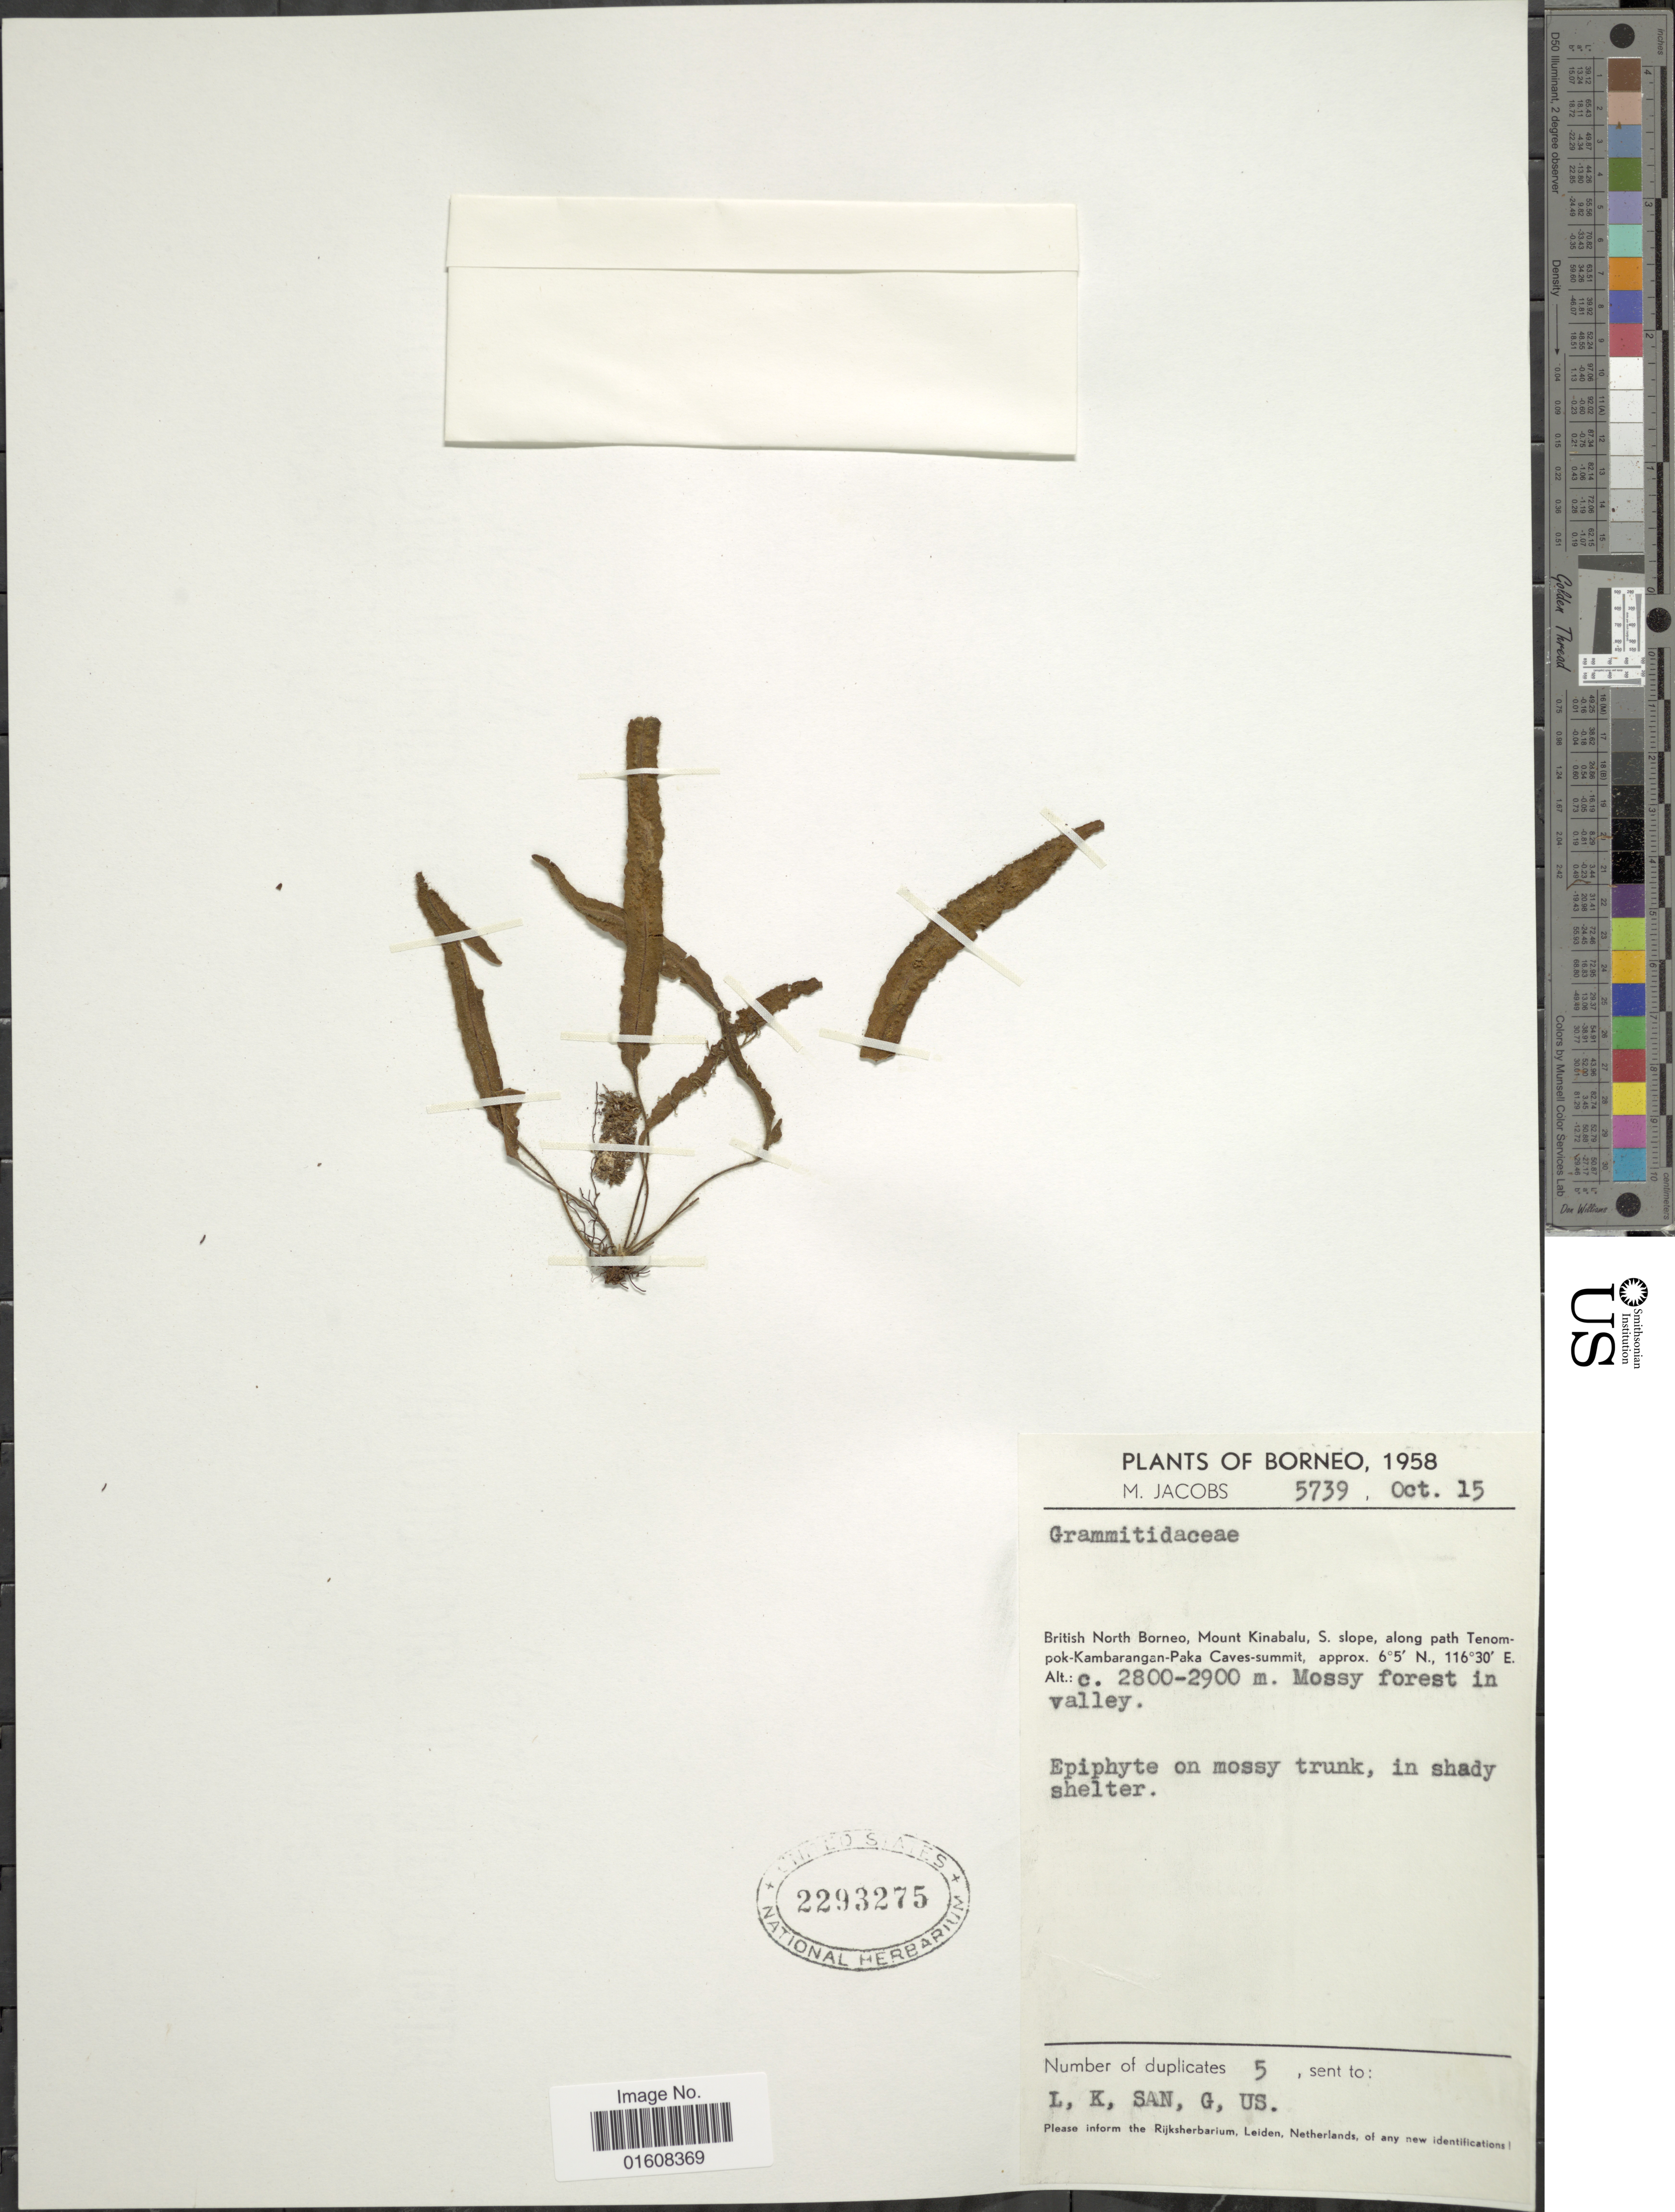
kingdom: Plantae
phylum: Tracheophyta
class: Polypodiopsida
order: Polypodiales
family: Polypodiaceae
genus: Grammitis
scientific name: Grammitis sp.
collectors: M. Jacobs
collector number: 5739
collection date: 1958-10-15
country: Malaysia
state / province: Sabah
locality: British North Borneo, Mount Kinabalu, S. slope, along Tenompok-Kambarangan-Paka Caves-summit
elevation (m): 2800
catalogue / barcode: US 2293275